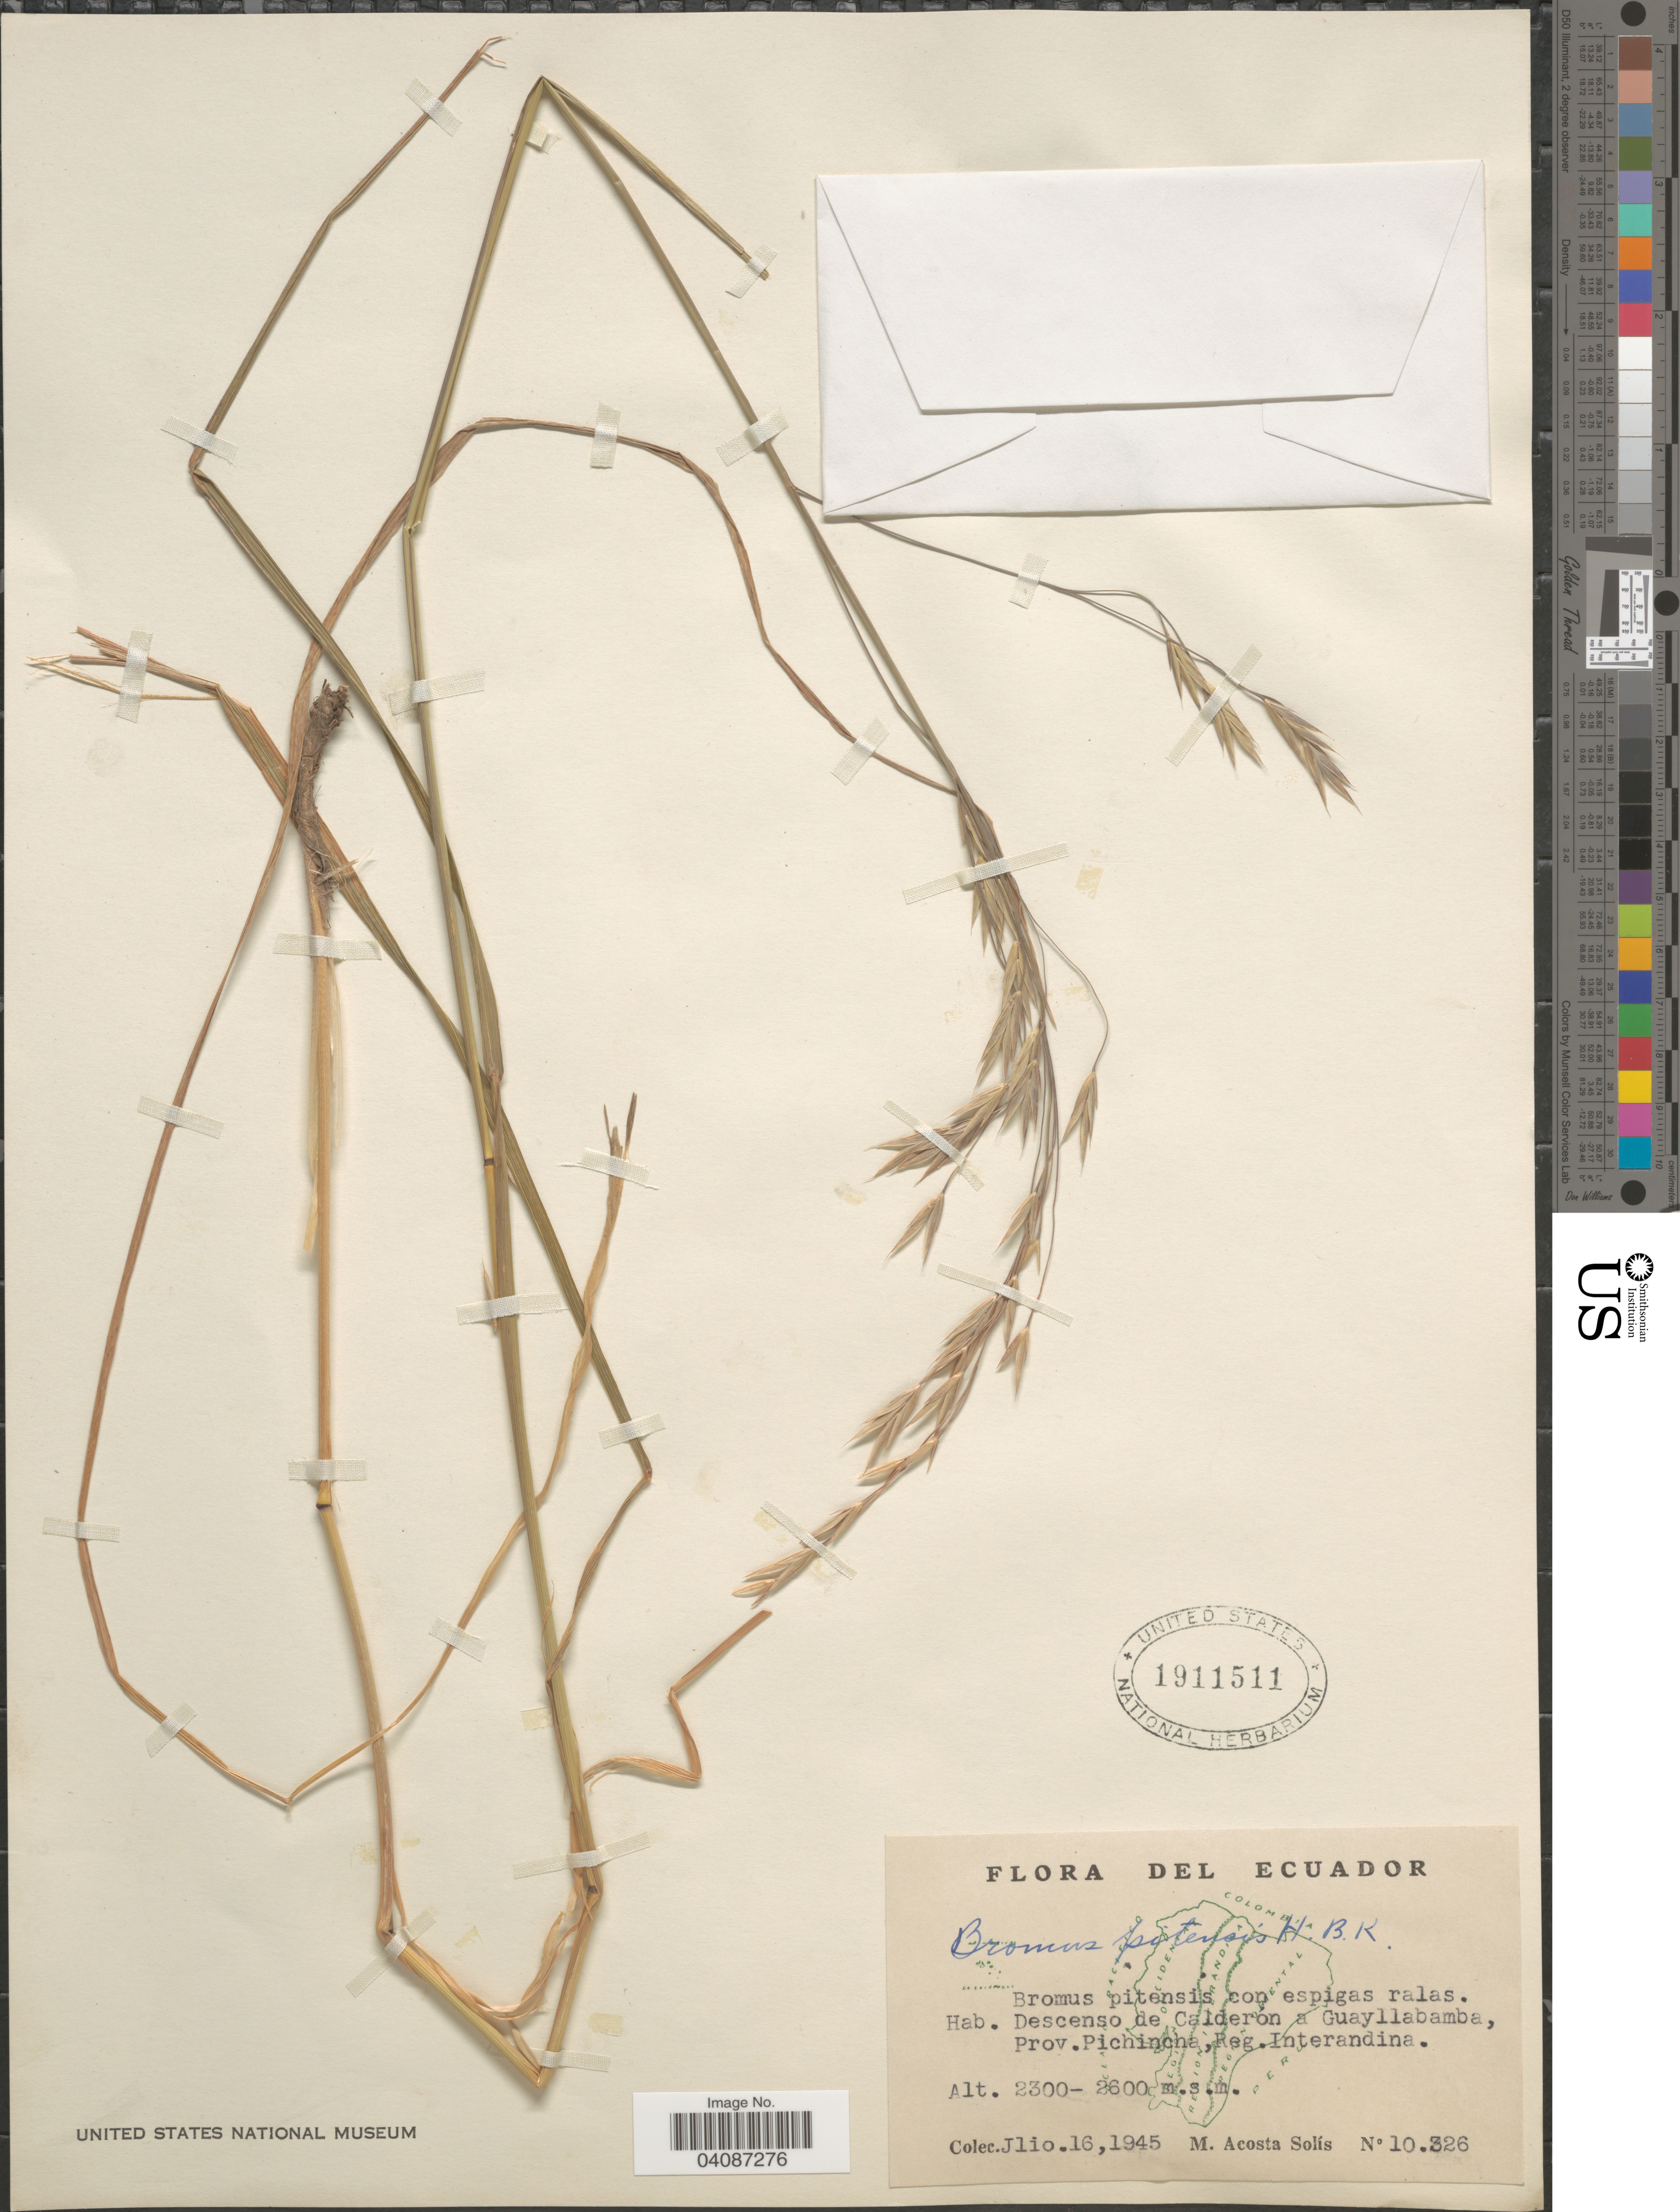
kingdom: Plantae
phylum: Tracheophyta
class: Liliopsida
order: Poales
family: Poaceae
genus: Bromus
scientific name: Bromus pitensis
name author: Kunth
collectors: M. Acosta Solis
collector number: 10326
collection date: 1945-07-16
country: Ecuador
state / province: Pichincha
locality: Descenso Calderon a Guayllabamba, Reg. Interandina.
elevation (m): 2300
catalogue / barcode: US 1911511